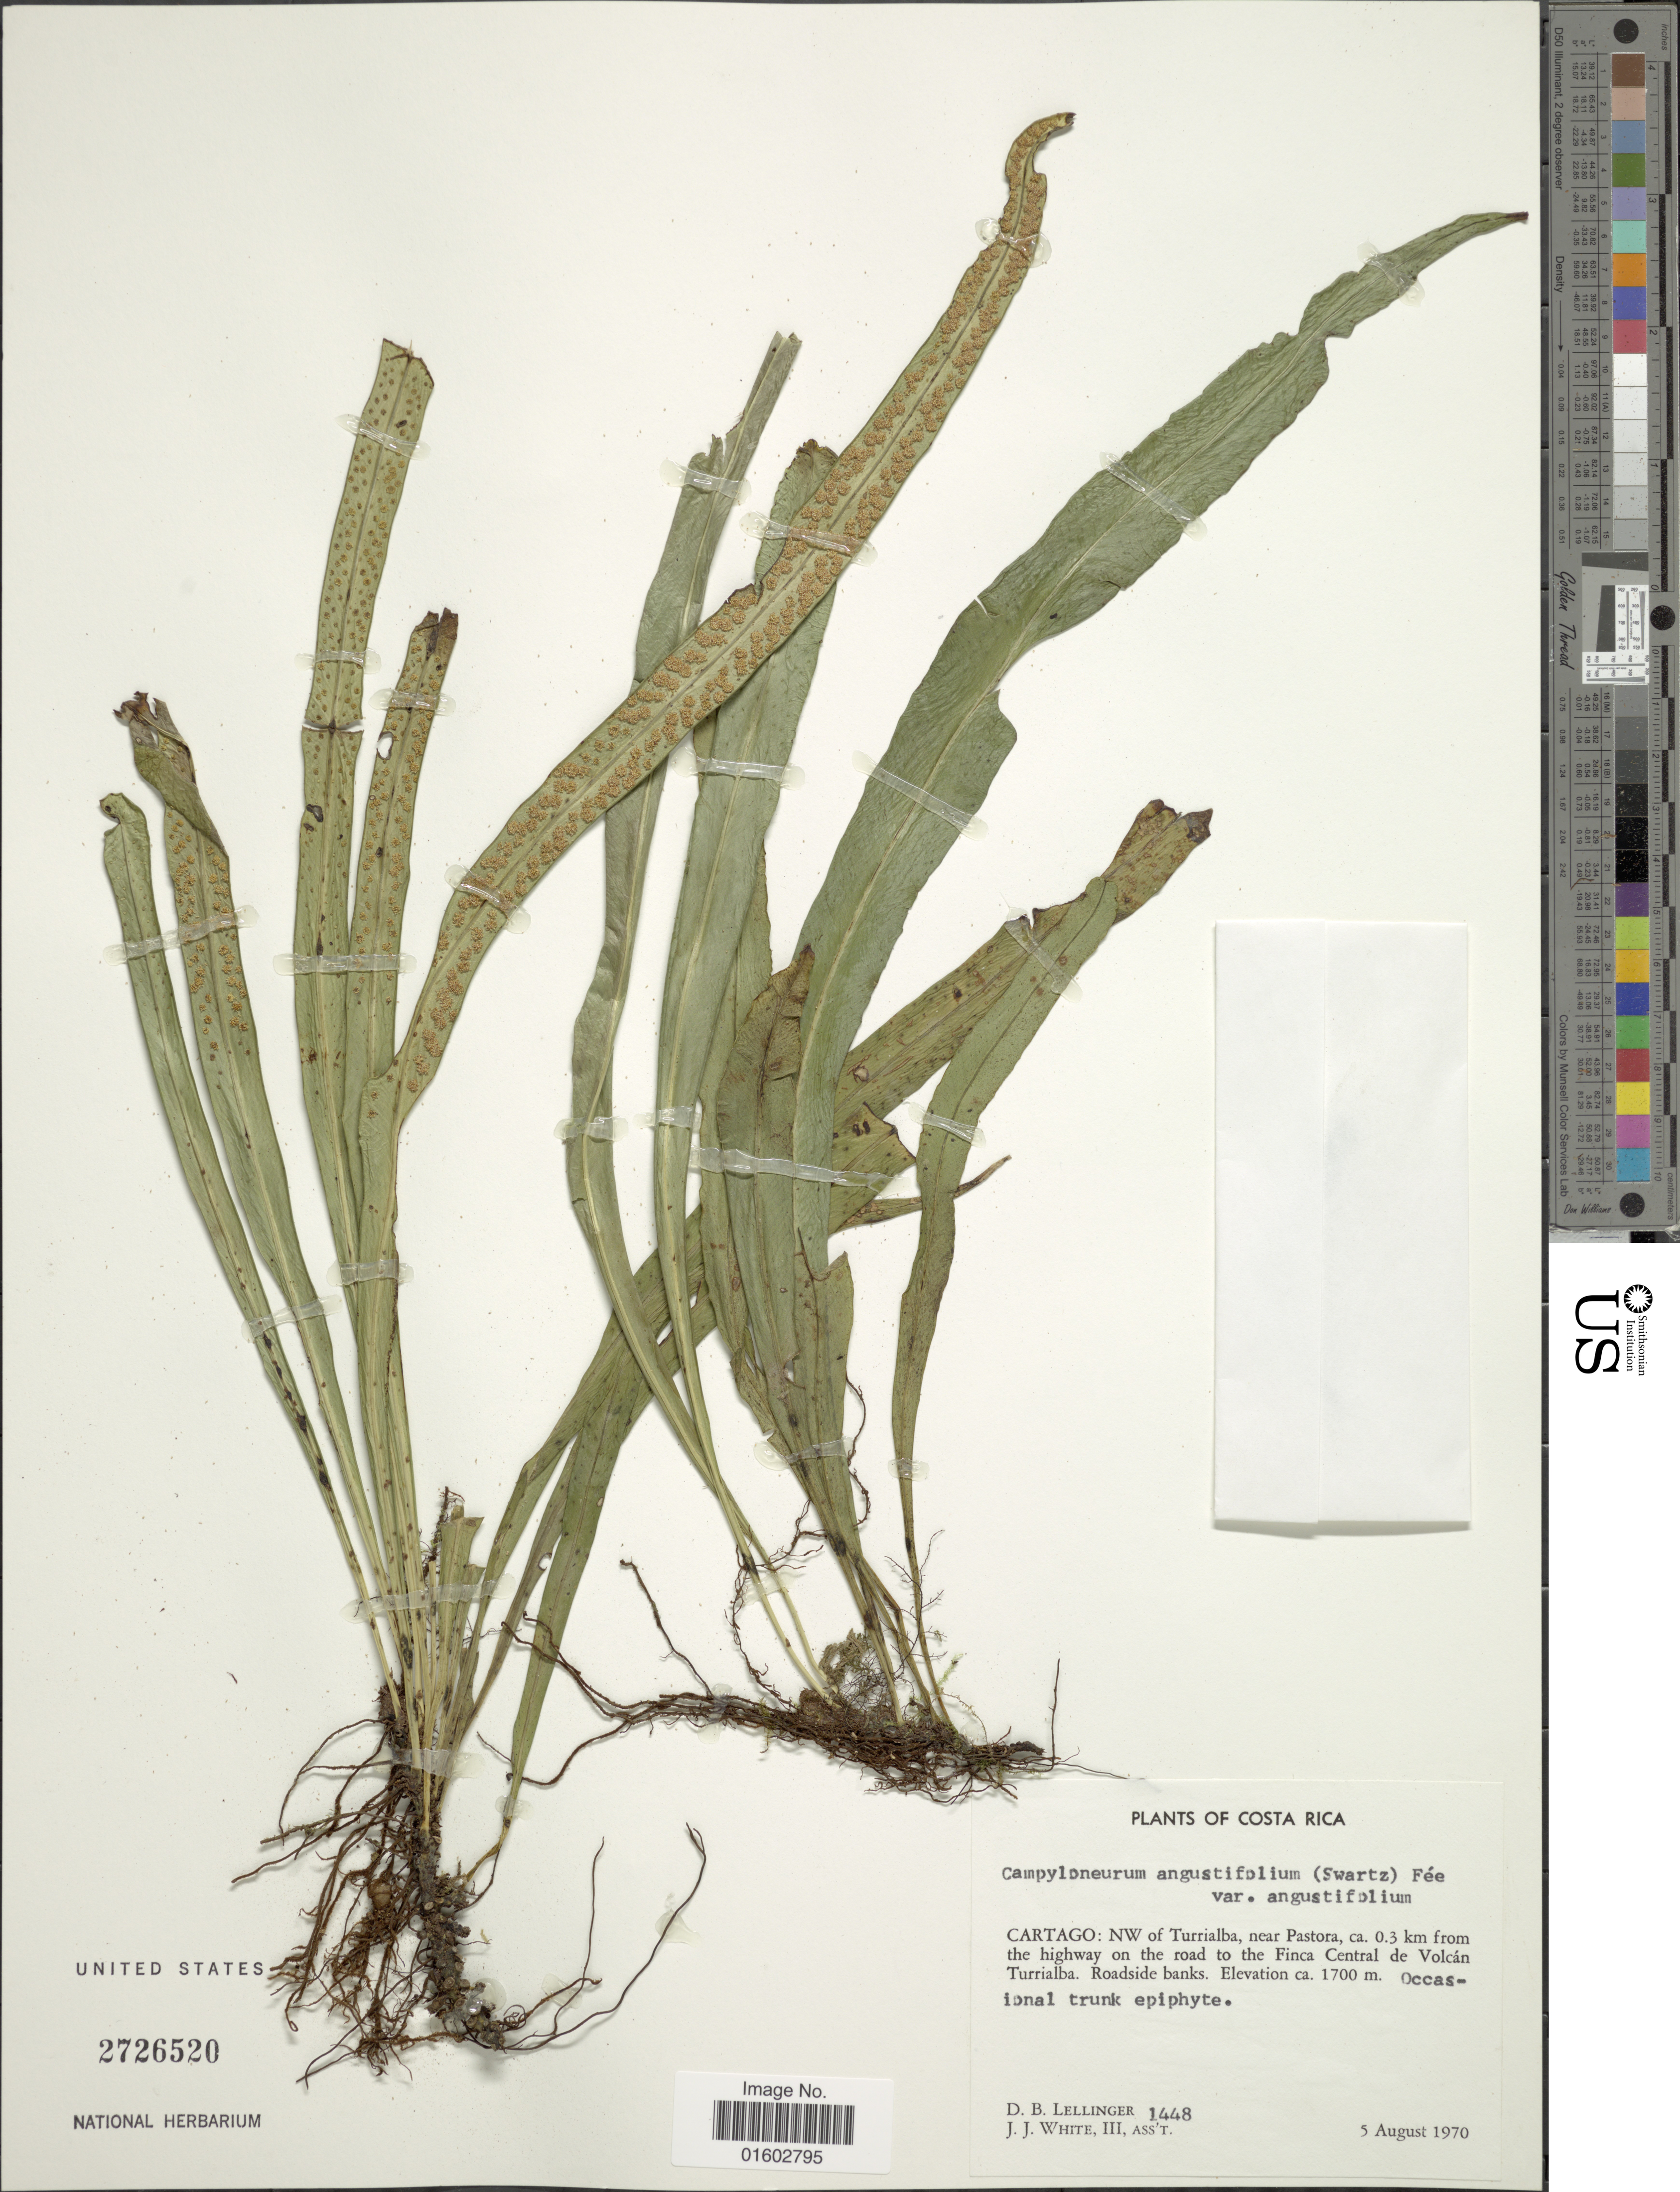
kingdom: Plantae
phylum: Tracheophyta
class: Polypodiopsida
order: Polypodiales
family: Polypodiaceae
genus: Campyloneurum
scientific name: Campyloneurum angustifolium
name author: (Sw.) Fée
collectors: D. B. Lellinger & J. J. White III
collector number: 1448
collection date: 1970-08-05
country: Costa Rica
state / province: Cartago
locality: NW of Turrialba, near Pastora, ca. 0.3 km from the highway on the road to the Finca Central de Volcan Turrialba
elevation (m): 1700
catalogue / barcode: US 2726520